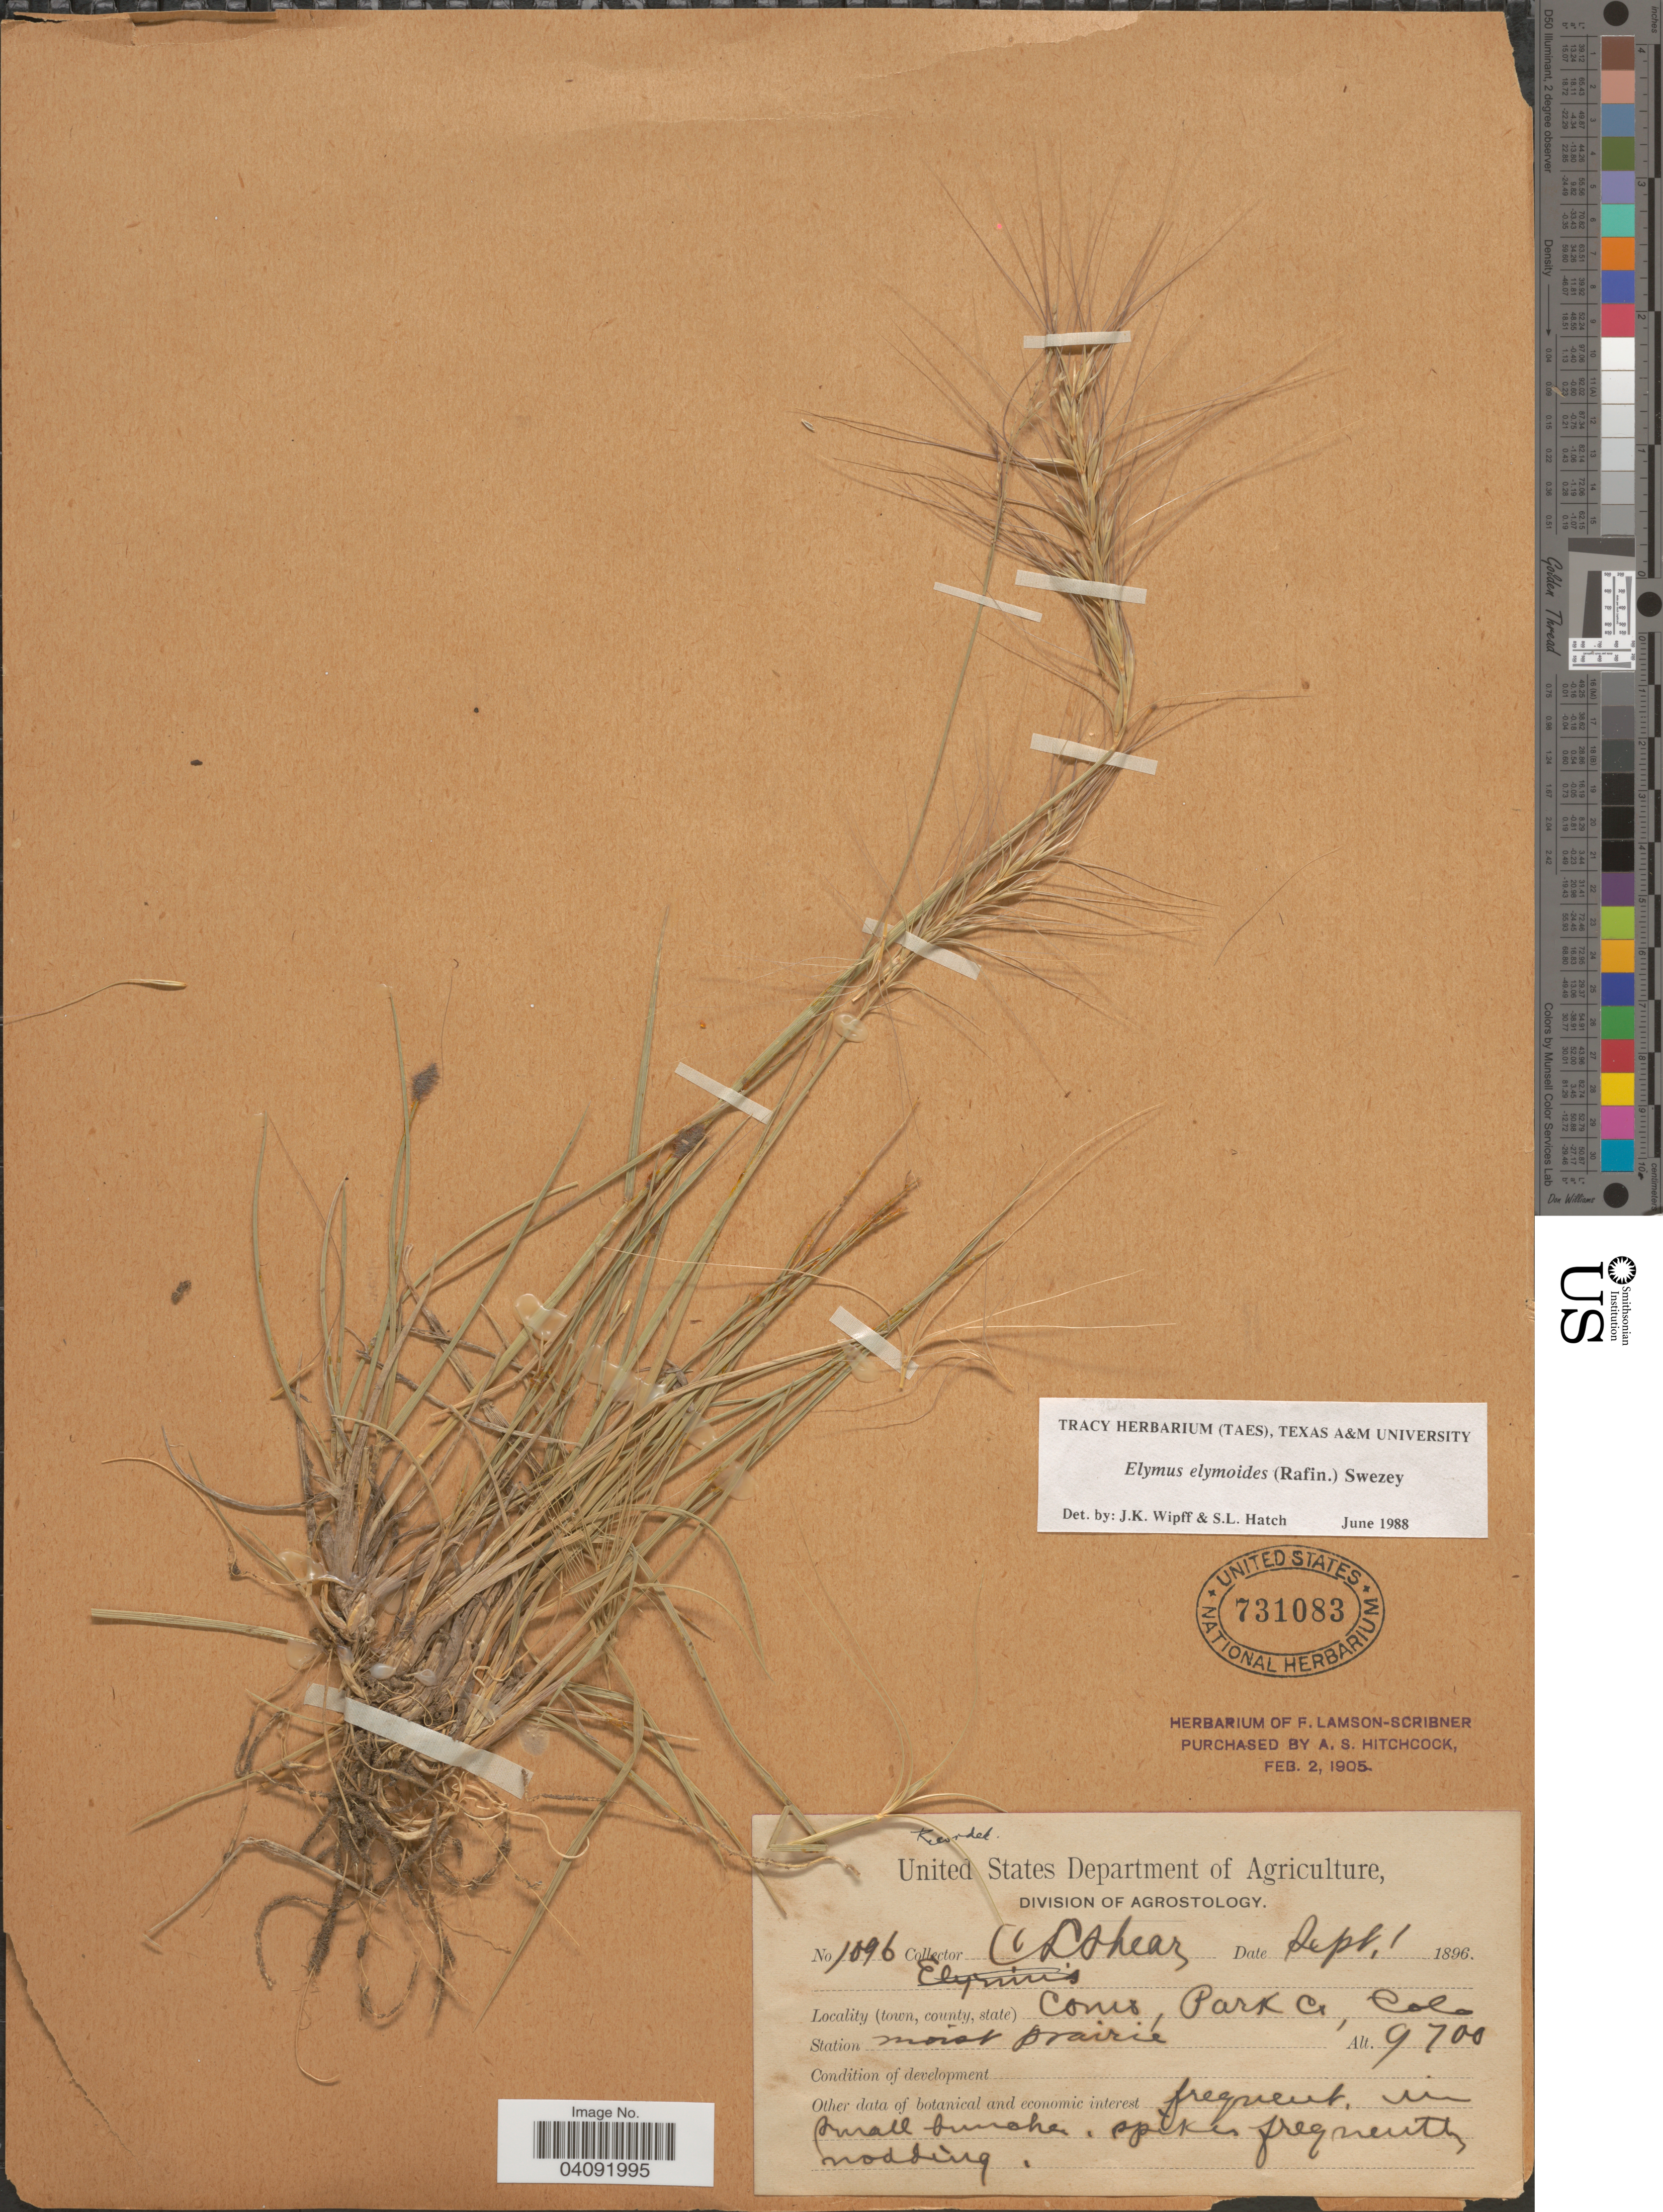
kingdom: Plantae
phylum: Tracheophyta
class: Liliopsida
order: Poales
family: Poaceae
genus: Elymus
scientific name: Elymus elymoides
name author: (Raf.) Swezey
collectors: C. L. Shear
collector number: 1096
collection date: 1896-09-01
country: United States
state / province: Colorado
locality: Como, Park Co.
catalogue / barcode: US 731083